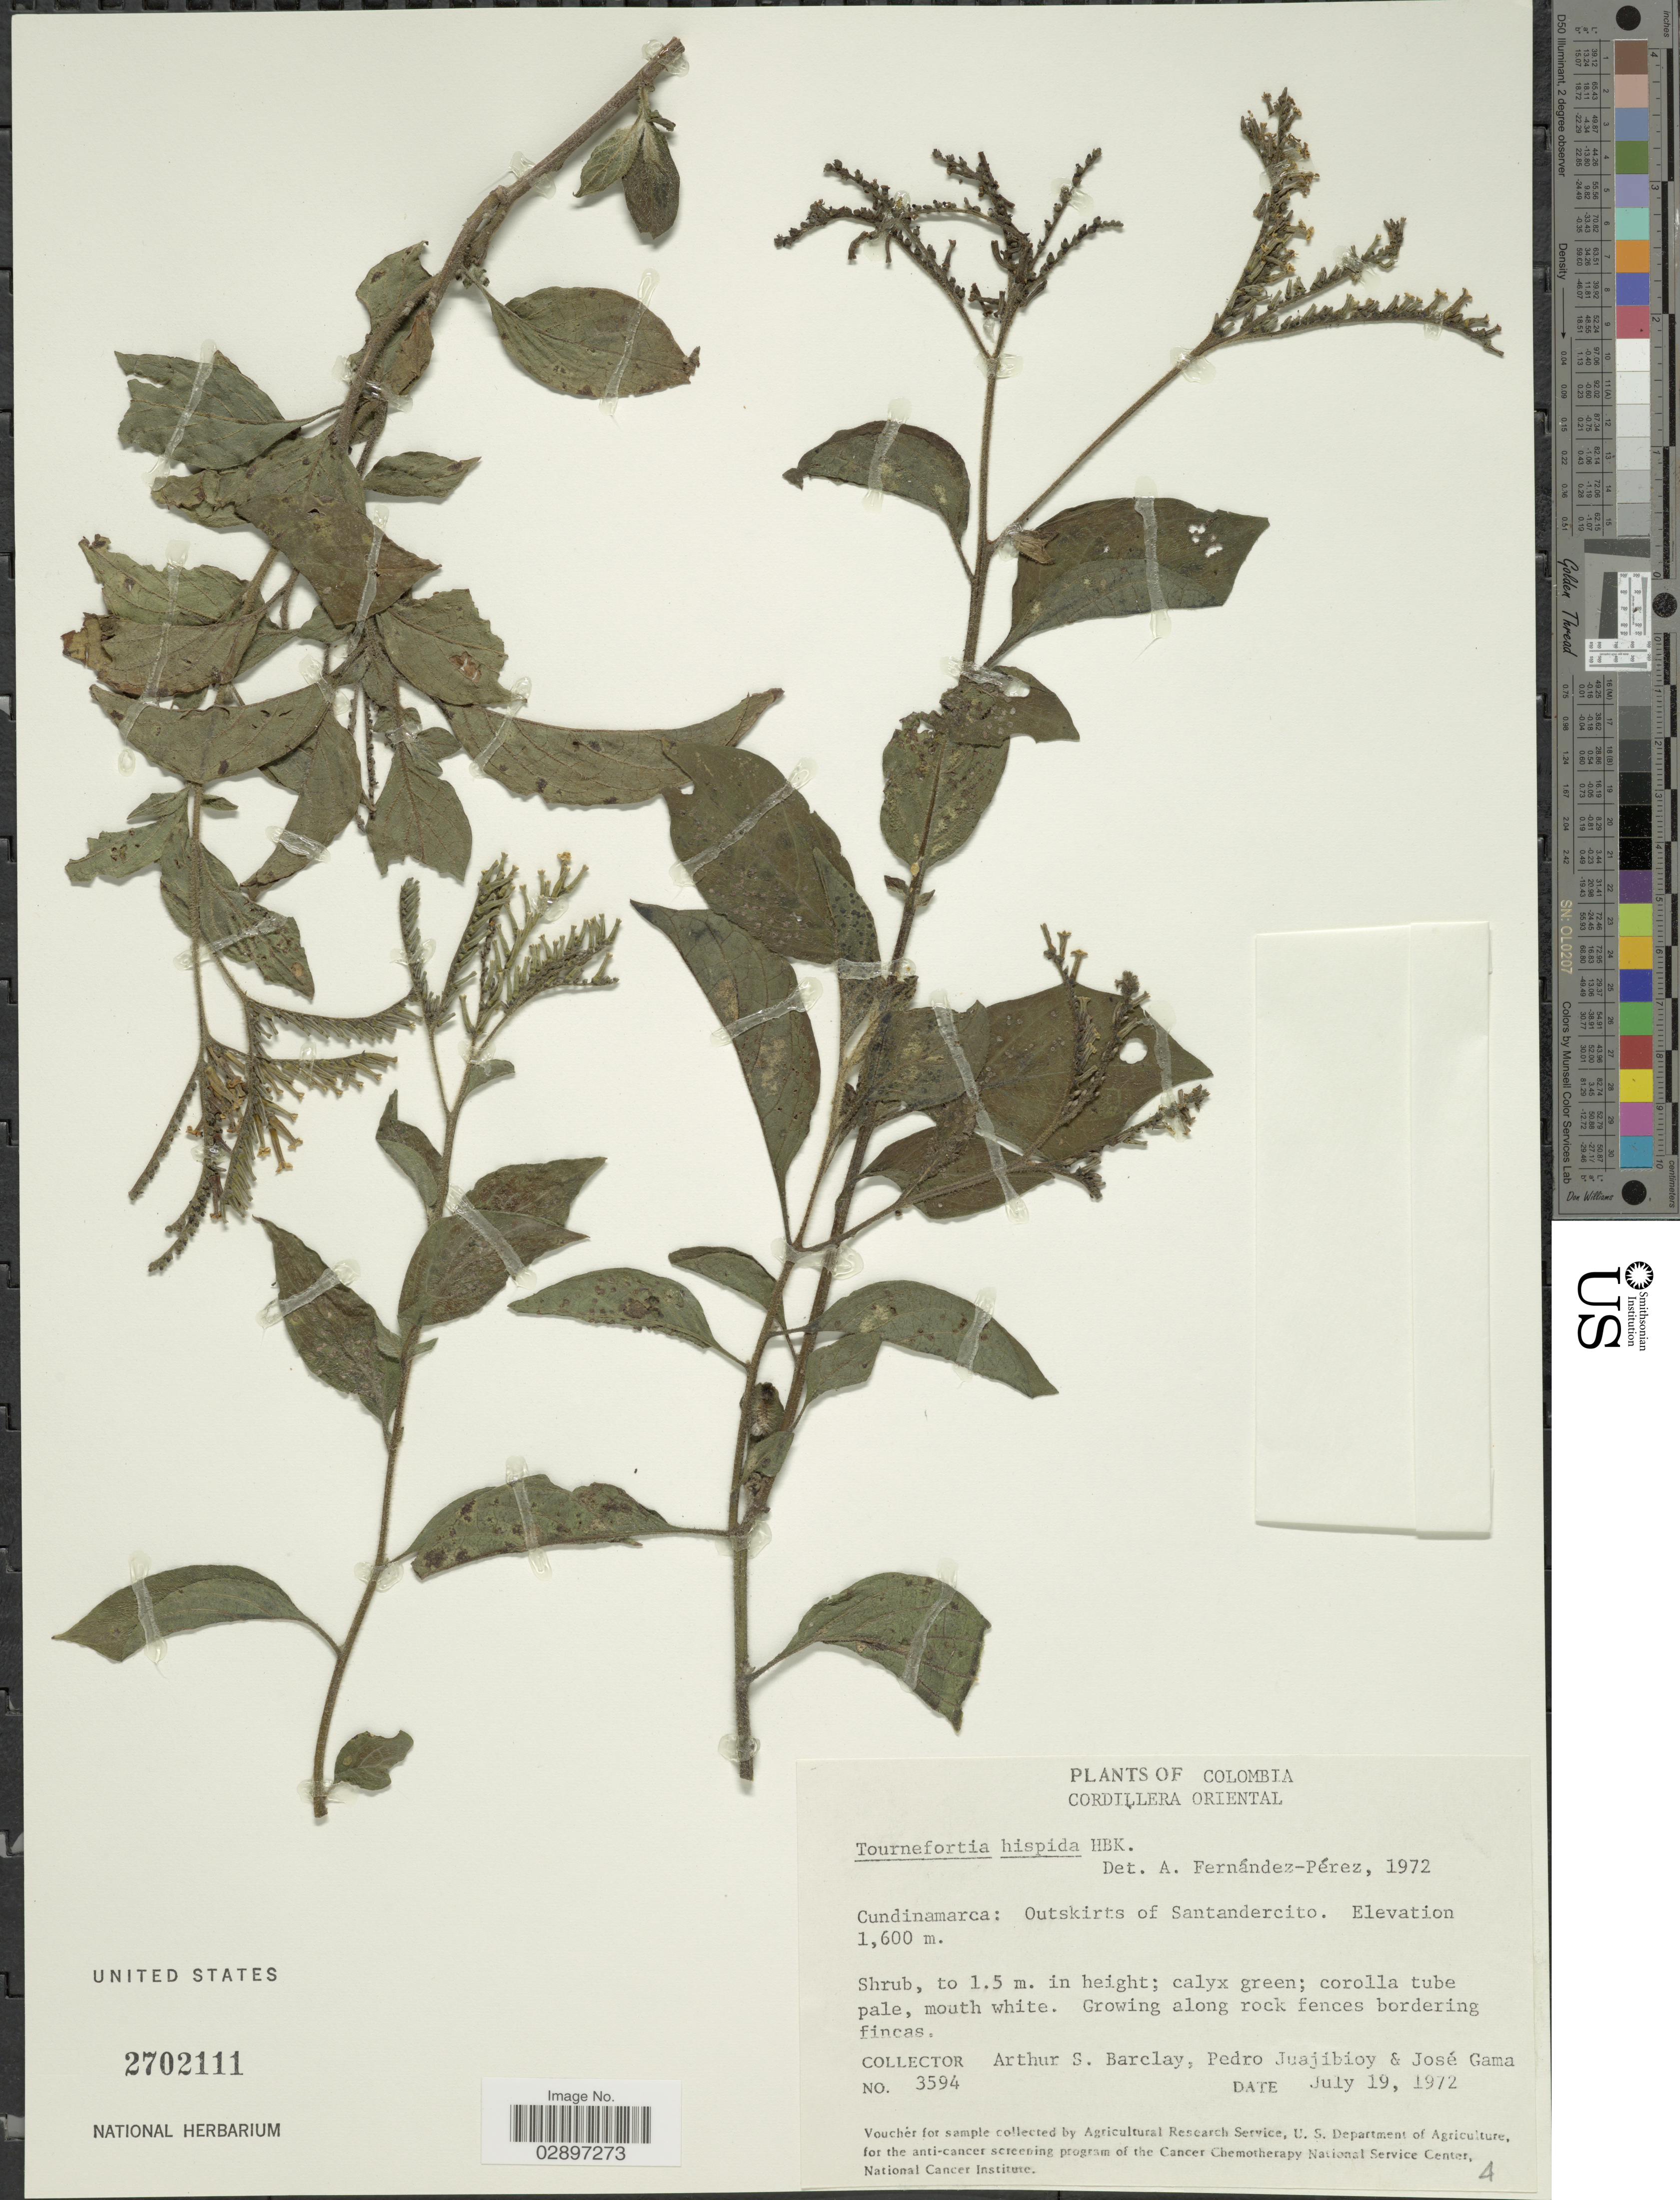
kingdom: Plantae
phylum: Tracheophyta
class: Magnoliopsida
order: Boraginales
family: Heliotropiaceae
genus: Tournefortia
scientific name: Tournefortia hispida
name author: Kunth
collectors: A. S. Barclay, P. Juajibioy & J. Gama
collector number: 3594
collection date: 1972-07-19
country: Colombia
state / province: Cundinamarca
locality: Cundinamarca: Outskirts of Santandercito. Cordillera Oriental.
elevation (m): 1600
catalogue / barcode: US 2702111